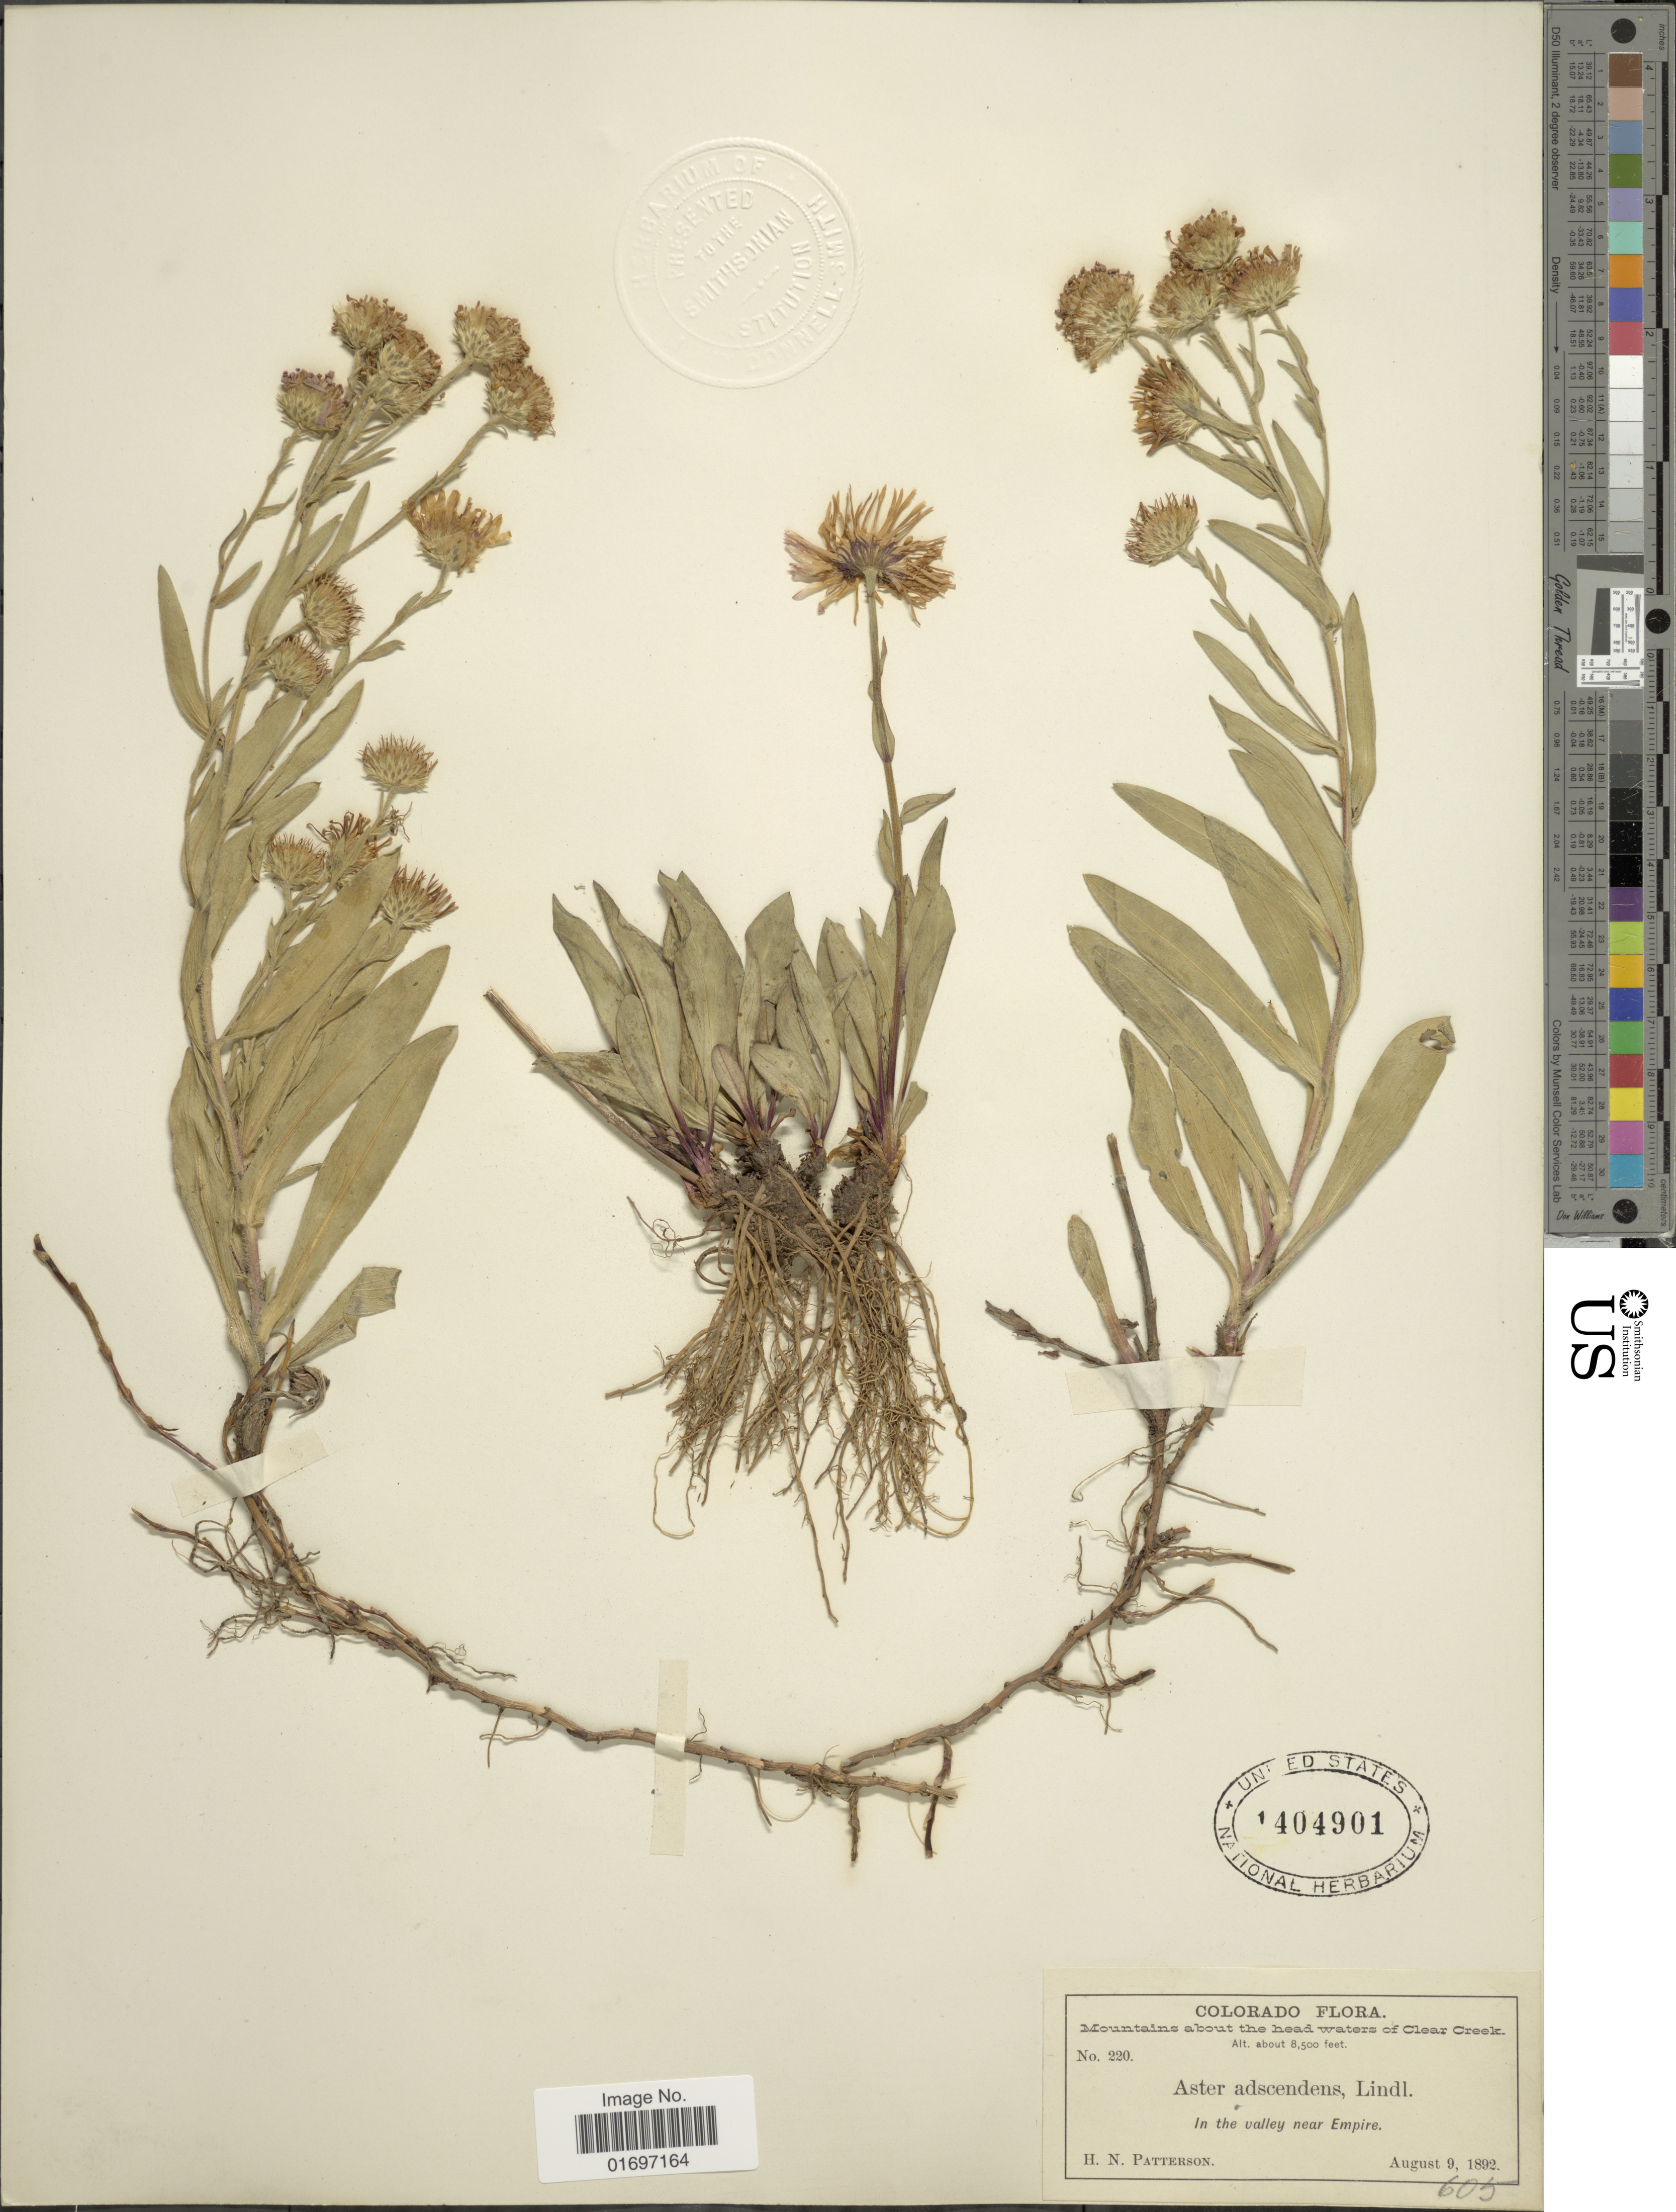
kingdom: Plantae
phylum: Tracheophyta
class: Magnoliopsida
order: Asterales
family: Asteraceae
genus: Symphyotrichum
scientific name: Symphyotrichum ascendens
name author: (Lindl.) G.L. Nesom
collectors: H. N. Patterson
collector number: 220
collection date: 1892-08-09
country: United States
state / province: Colorado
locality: Colorado. Mountains about the head waters of Clear Creek. In the valley near Empire.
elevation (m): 2591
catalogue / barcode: US 1404901